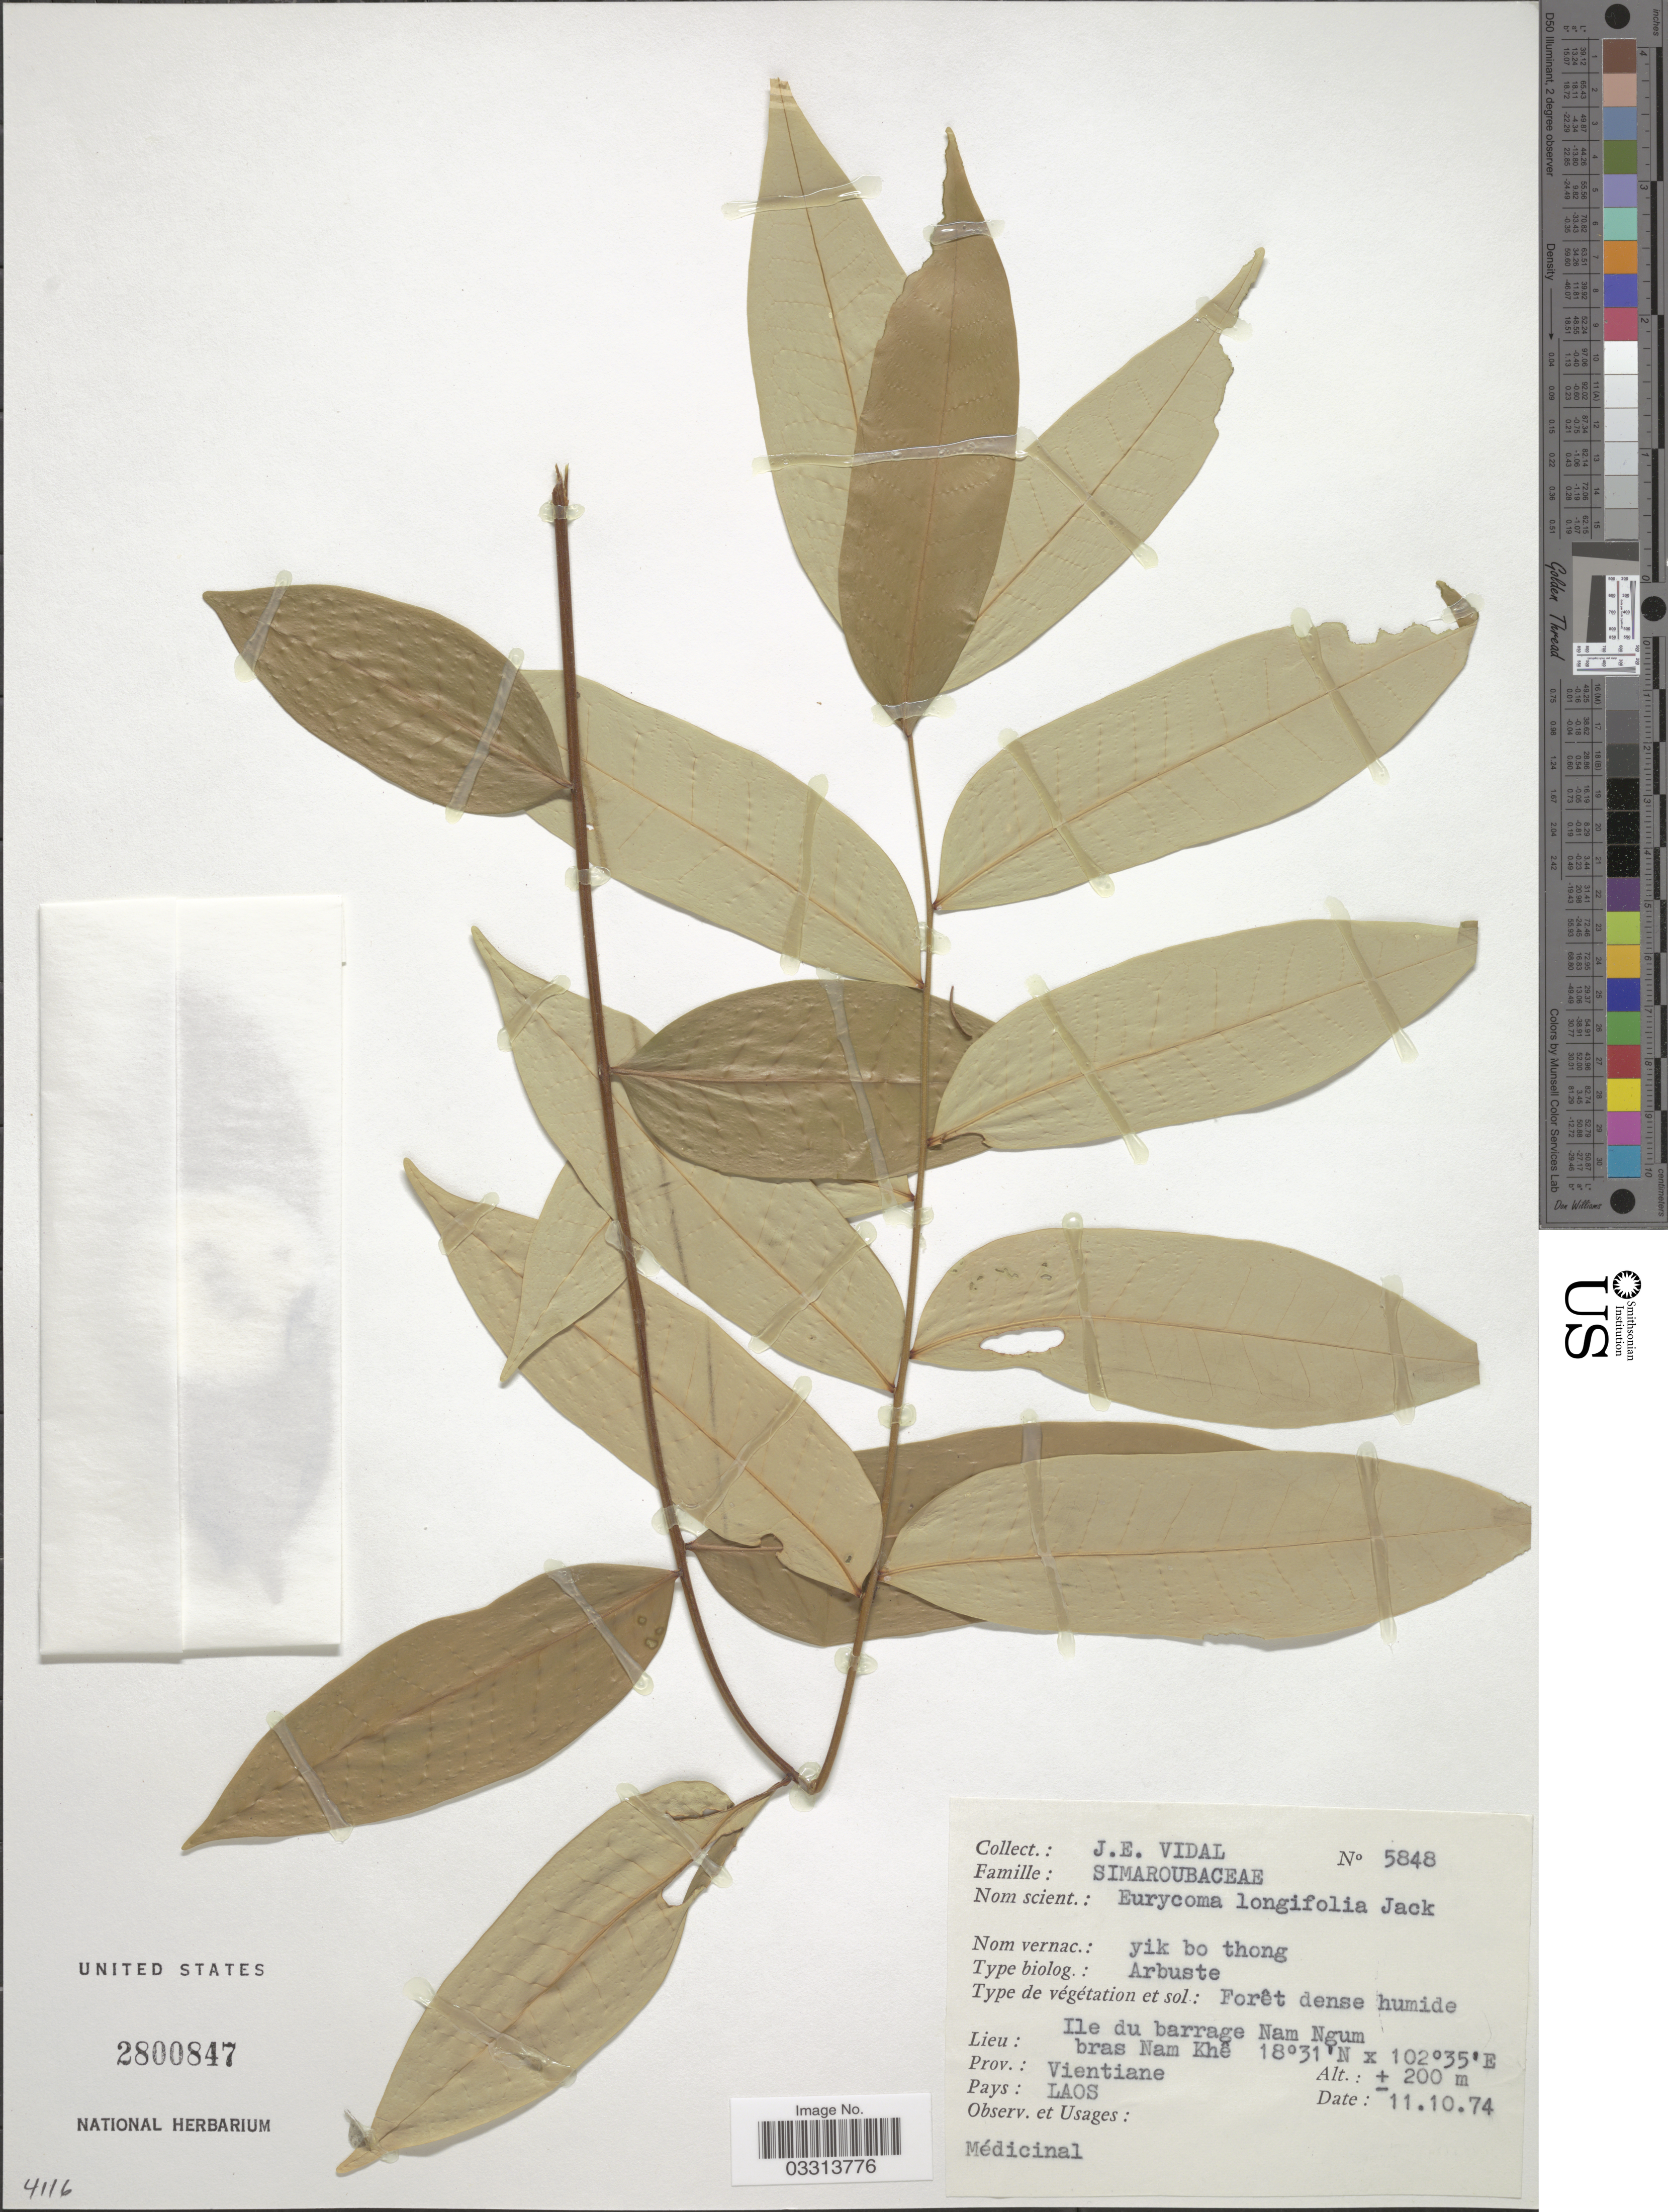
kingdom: Plantae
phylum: Tracheophyta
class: Magnoliopsida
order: Sapindales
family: Simaroubaceae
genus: Eurycoma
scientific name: Eurycoma longifolia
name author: Jack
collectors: J. E. Vidal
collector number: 5848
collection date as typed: Transcribed d/m/y: 11/10/74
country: Laos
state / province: Viangchan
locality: Ile du barrage Nam Ngum bras Nam Khé, Prov. Vientiane.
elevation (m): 200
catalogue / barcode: US 2800847